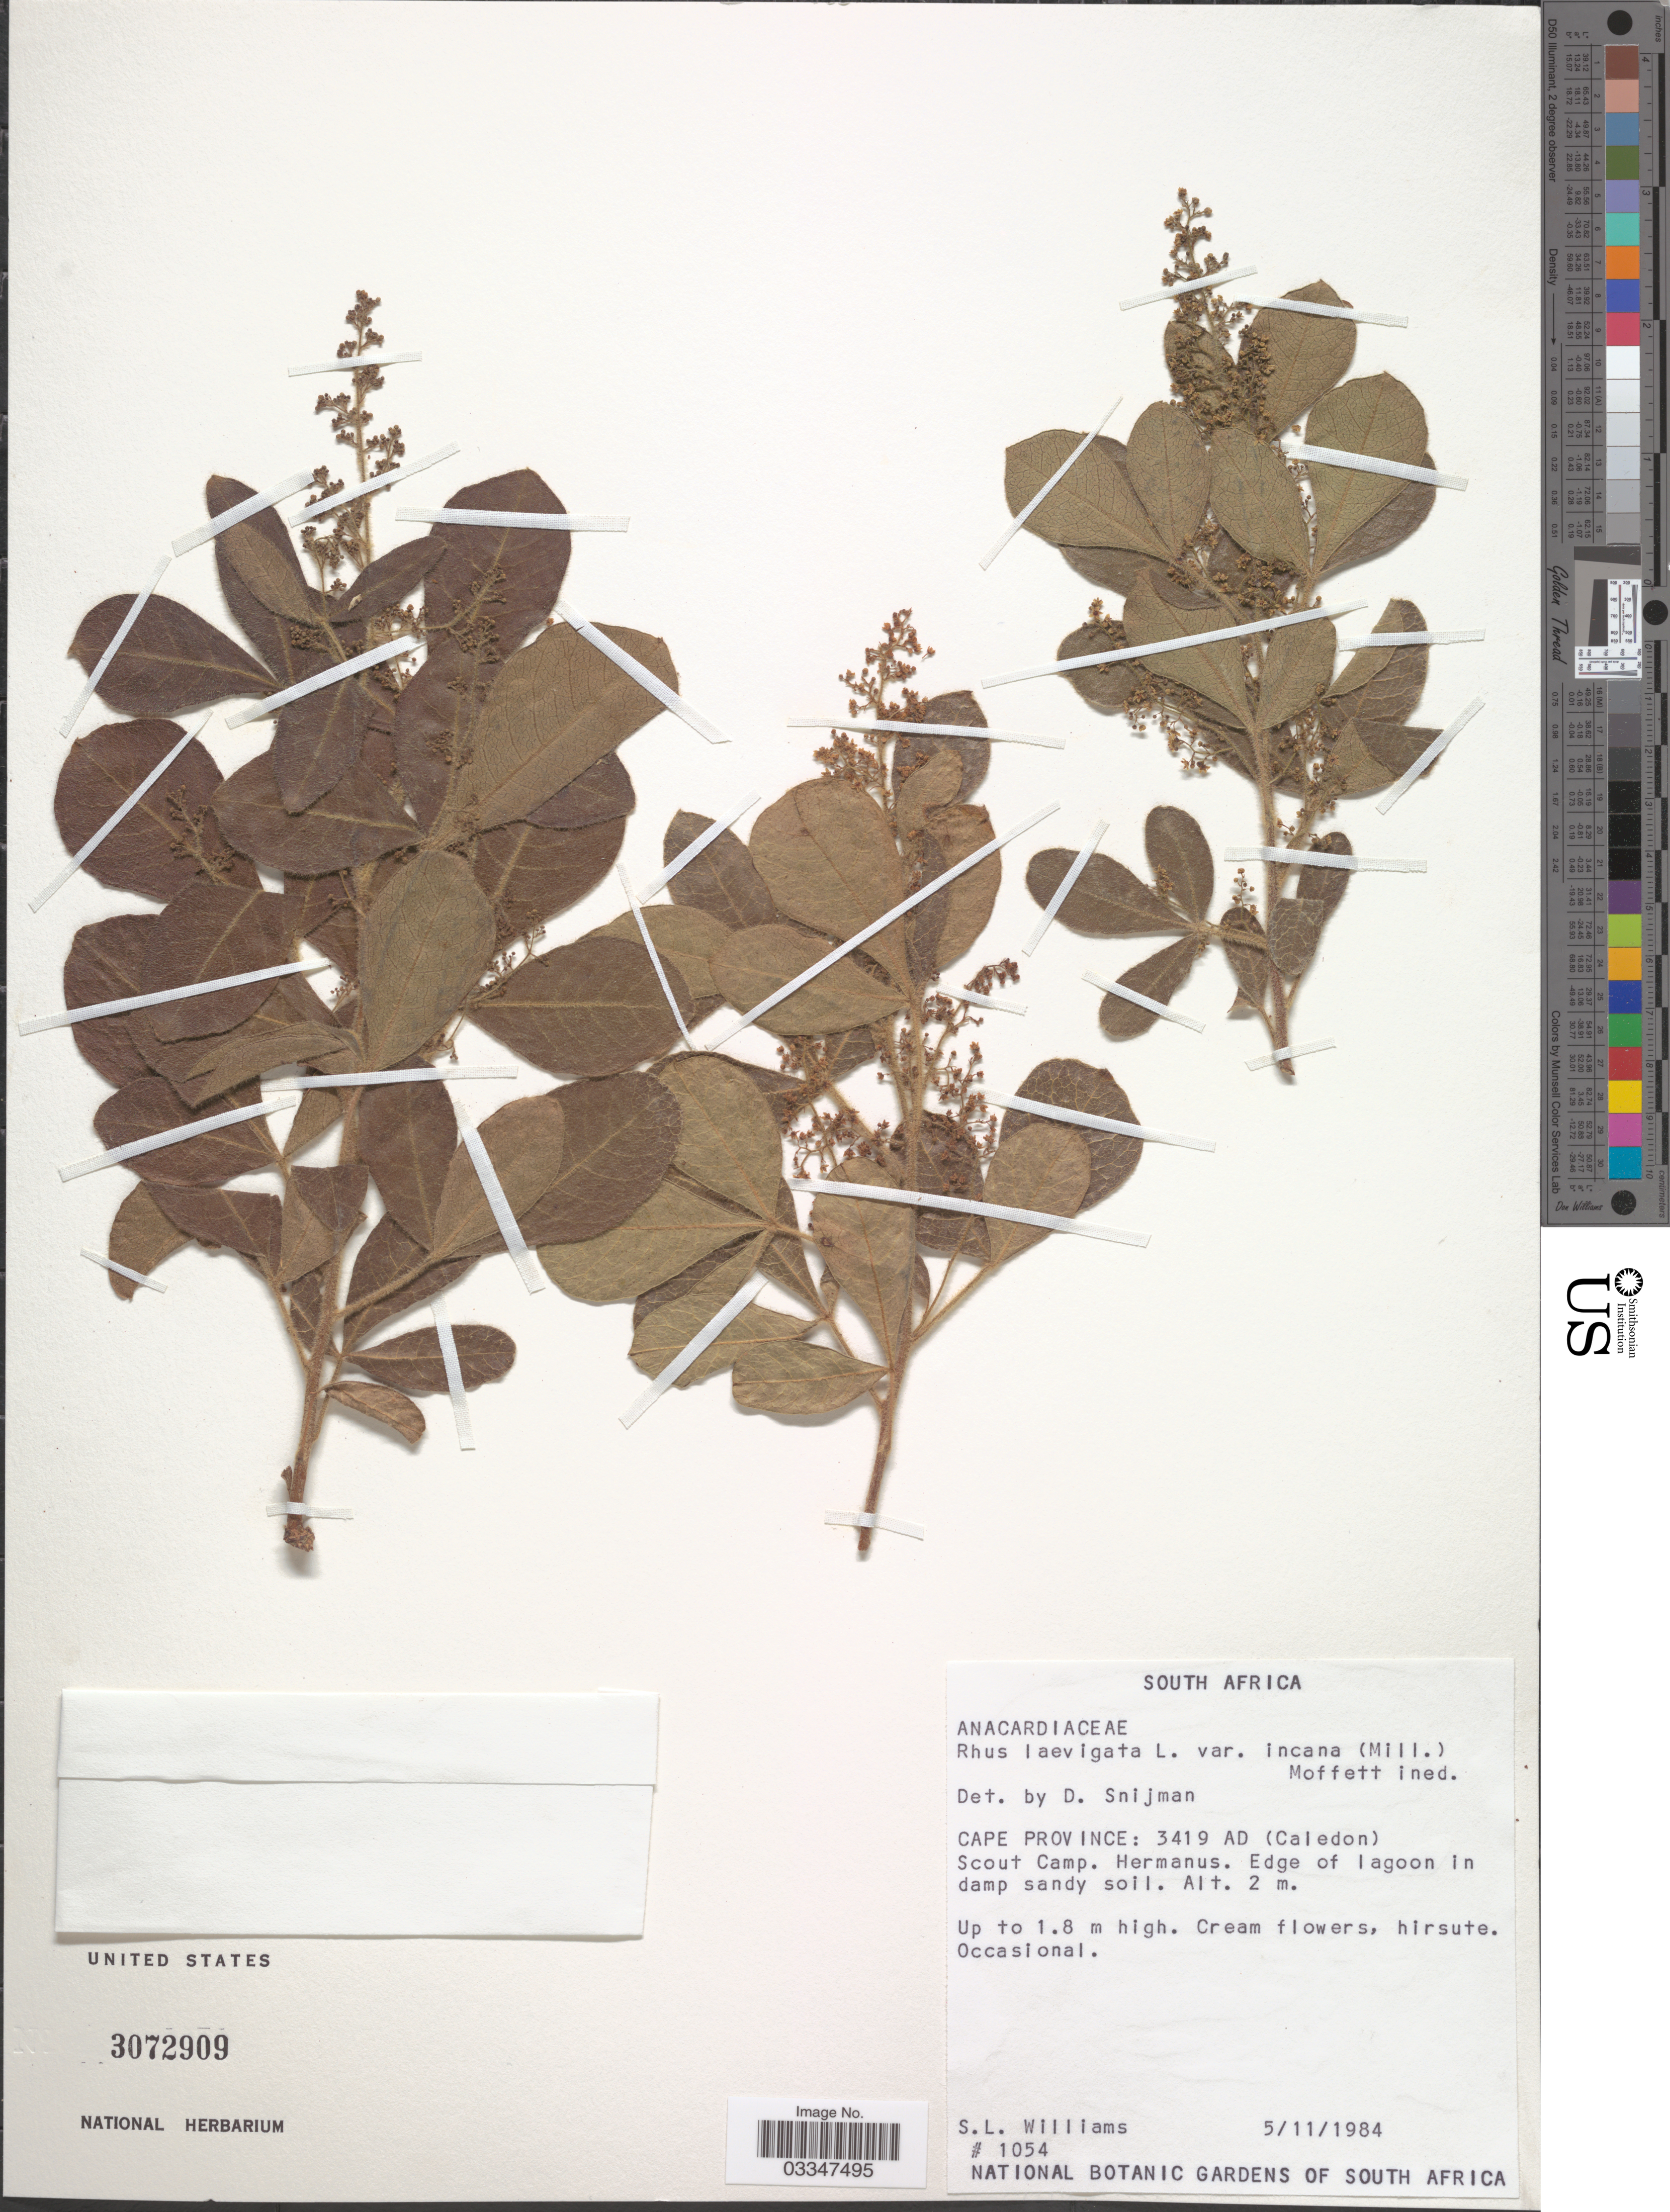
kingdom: Plantae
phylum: Tracheophyta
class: Magnoliopsida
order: Sapindales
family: Anacardiaceae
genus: Rhus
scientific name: Rhus laevigata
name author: L.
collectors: S. L. Williams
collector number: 1054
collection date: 1984-11-05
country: South Africa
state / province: Western Cape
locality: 3419 AD (Caledon) Scout Camp. Hermanus.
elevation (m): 2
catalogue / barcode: US 3072909